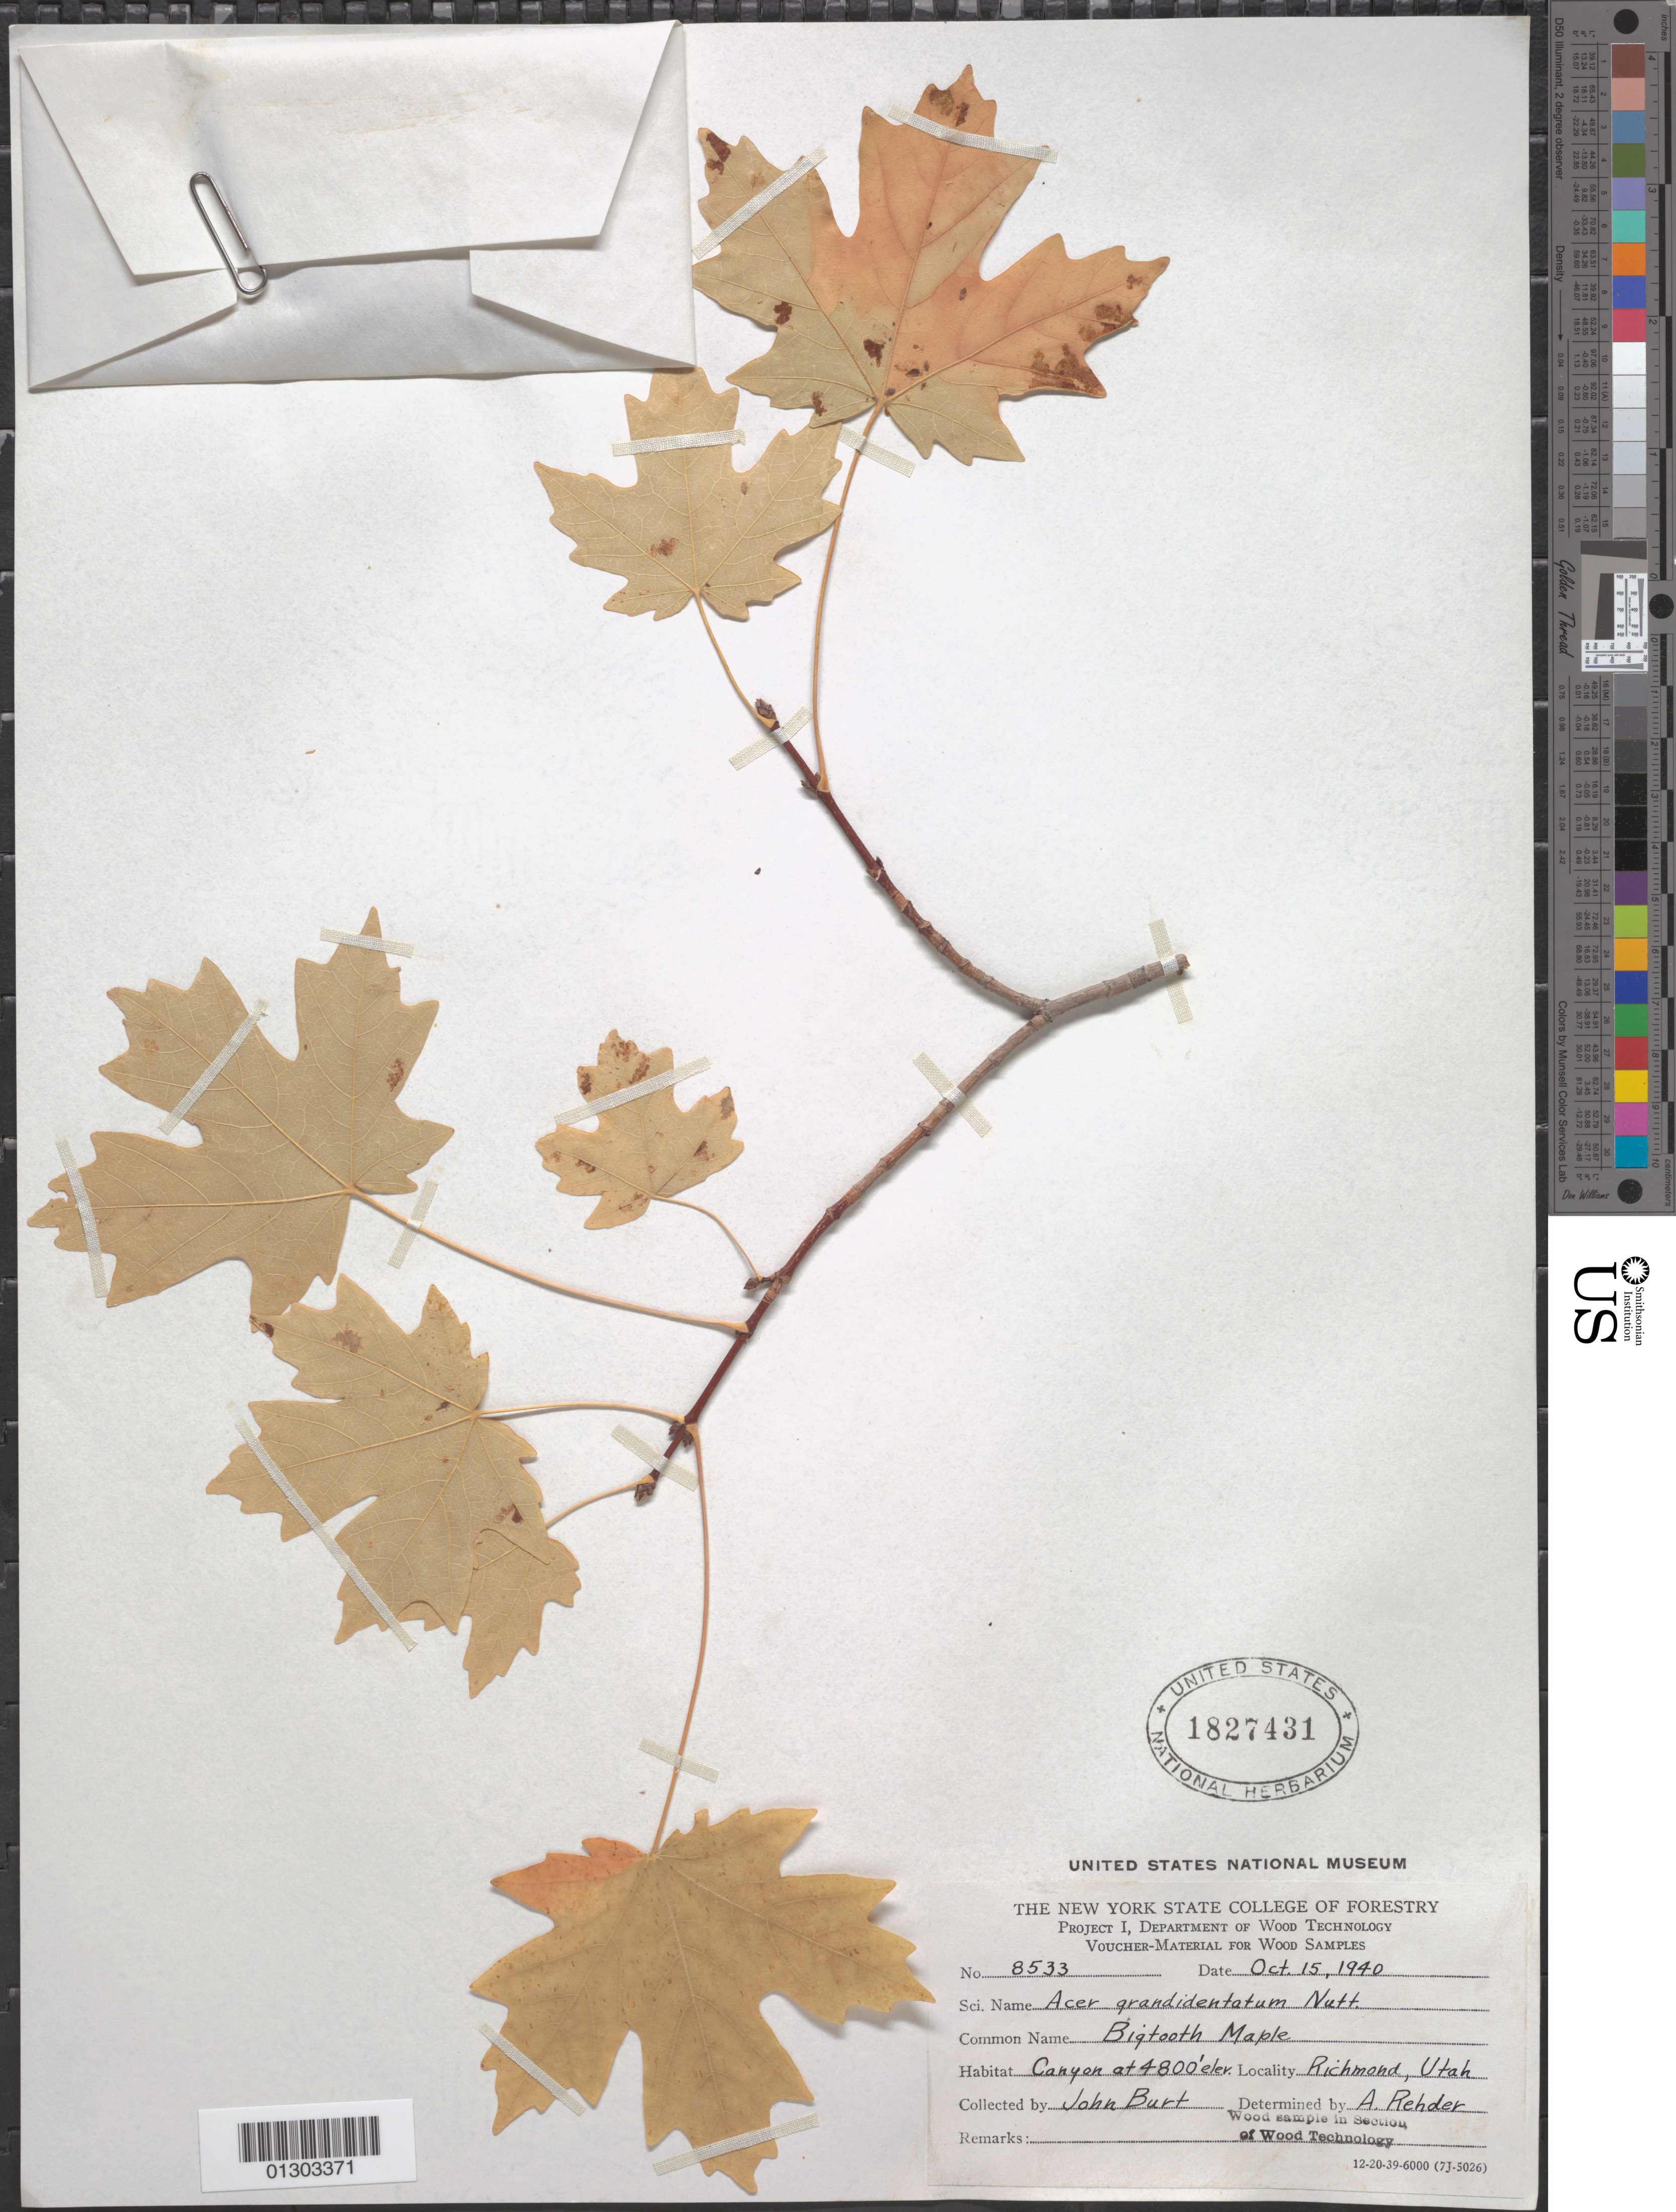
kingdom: Plantae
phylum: Tracheophyta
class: Magnoliopsida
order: Sapindales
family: Sapindaceae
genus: Acer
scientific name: Acer grandidentatum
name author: Nutt.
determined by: Rehder, Alfred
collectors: J. Burt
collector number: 8533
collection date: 1940-10-15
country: United States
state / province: Utah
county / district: Cache County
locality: Richmond.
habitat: Canyon.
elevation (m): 1463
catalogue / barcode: US 1827431